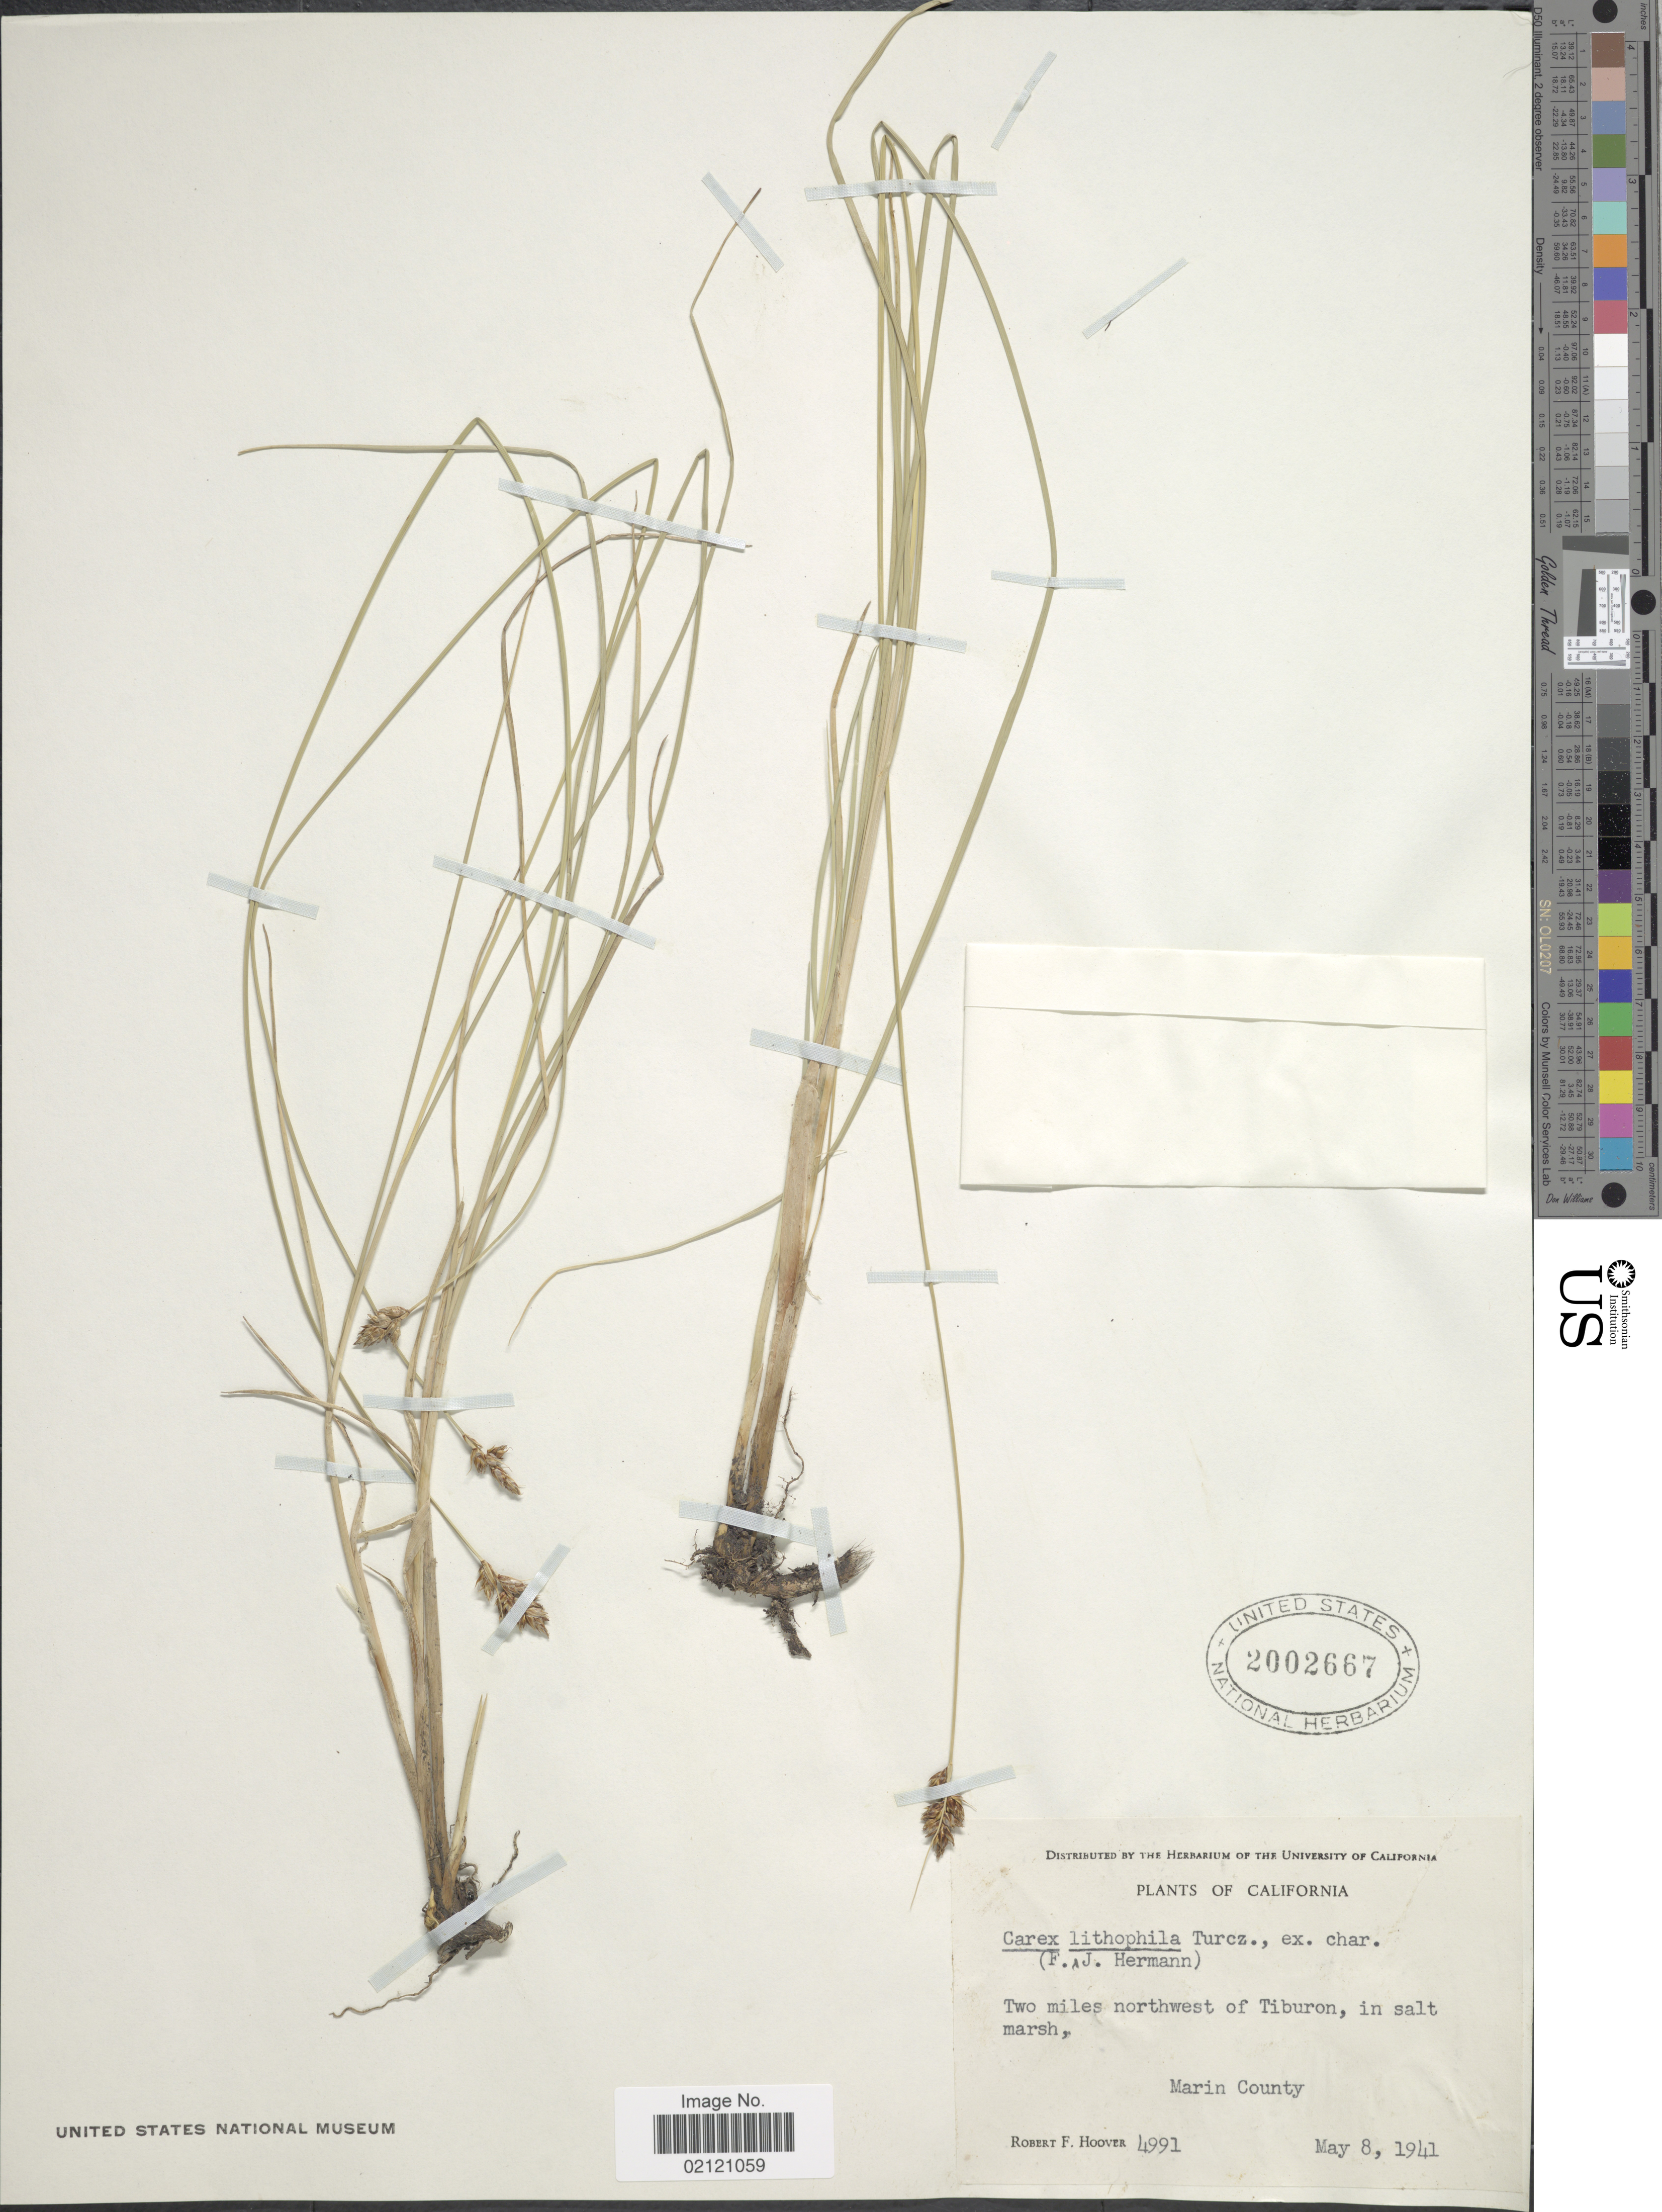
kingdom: Plantae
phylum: Tracheophyta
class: Liliopsida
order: Poales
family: Cyperaceae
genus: Carex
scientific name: Carex lithophila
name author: Turcz.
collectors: R. F. Hoover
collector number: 4991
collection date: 1941-05-08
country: United States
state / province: California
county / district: Marin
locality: Two miles northwest of Tiburon, in salt marsh, Marin County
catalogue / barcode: US 2002667